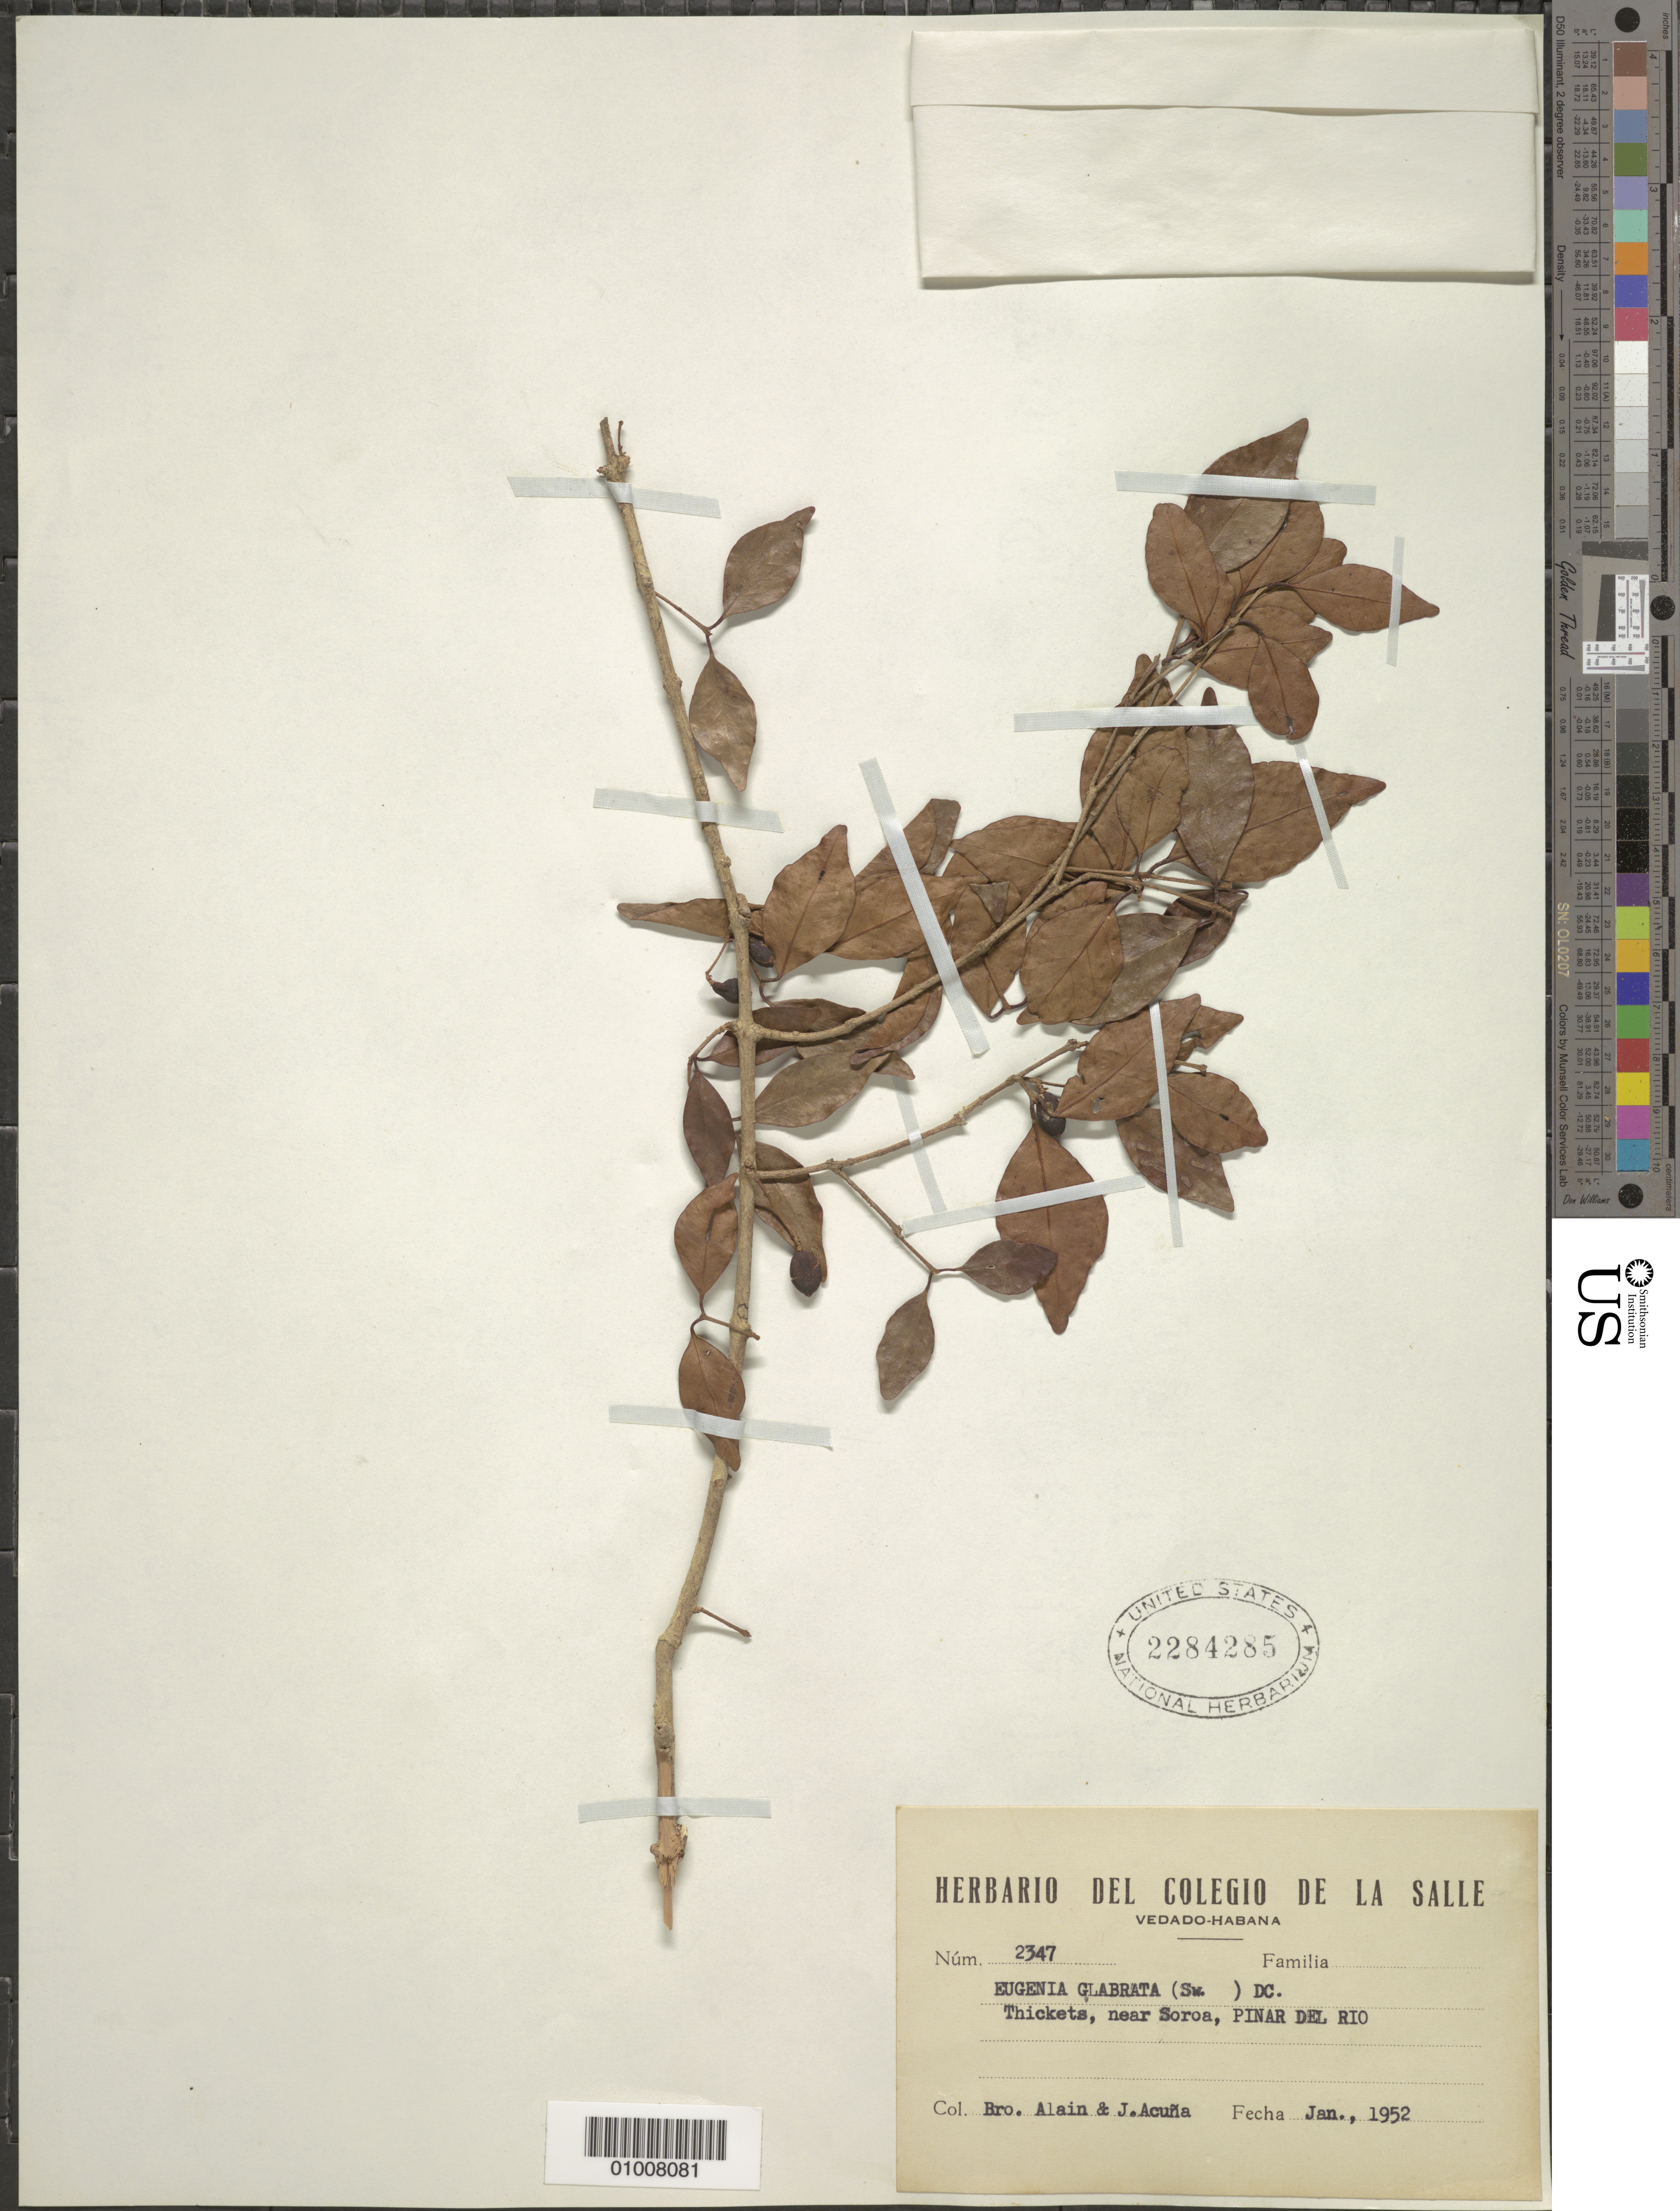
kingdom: Plantae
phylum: Tracheophyta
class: Magnoliopsida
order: Myrtales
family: Myrtaceae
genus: Eugenia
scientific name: Eugenia glabrata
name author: (Sw.) DC.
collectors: A. H. Liogier & J. Acuña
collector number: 2347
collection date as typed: Jan 1952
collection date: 1952-01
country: Cuba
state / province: Pinar del Rio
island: Cuba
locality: Near Soroa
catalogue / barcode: US 2284285